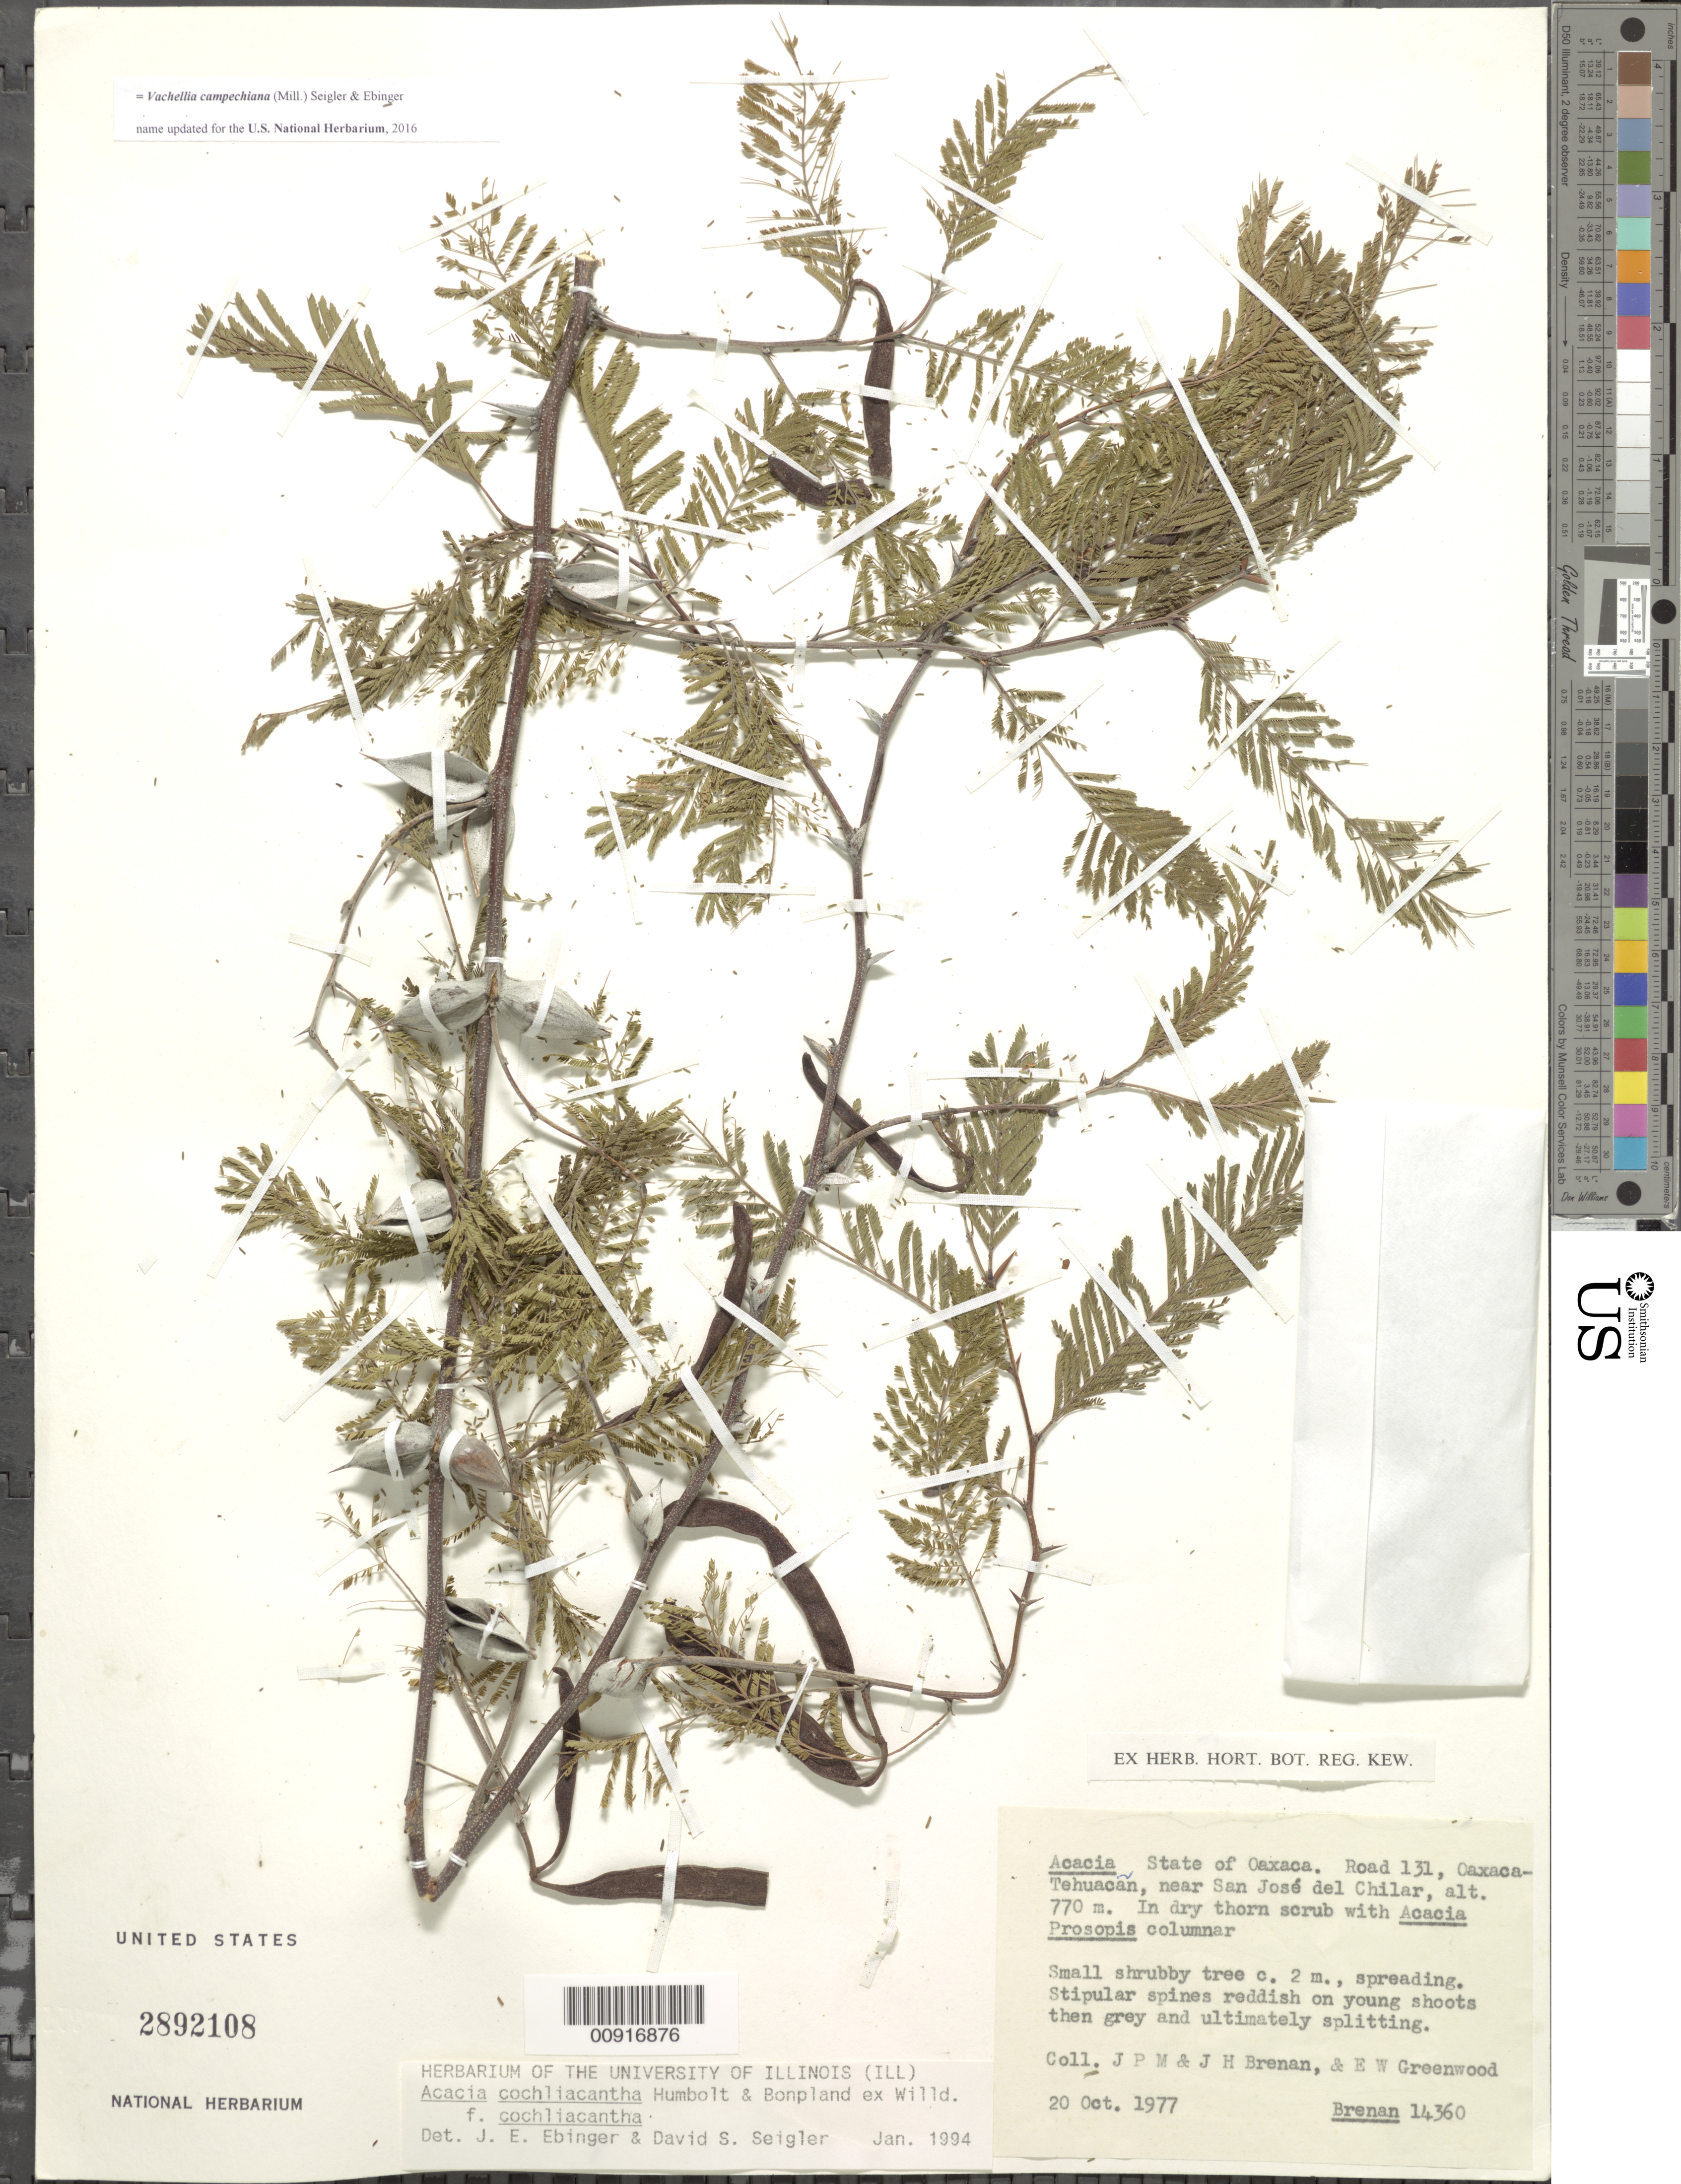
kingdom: Plantae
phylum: Tracheophyta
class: Magnoliopsida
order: Fabales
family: Fabaceae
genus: Vachellia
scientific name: Vachellia campechiana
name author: (Mill.) Seigler & Ebinger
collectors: J. Brenan, J. H. Brenan & E. Greenwood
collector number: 14360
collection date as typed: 20 Oct 1977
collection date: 1977-10-20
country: Mexico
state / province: Oaxaca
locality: Road 131, Oaxaca-Tehuacan, near San José del Chilar.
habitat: In dry thorn scrub with Acacia, Prosopis columnar.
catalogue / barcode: US 2892108